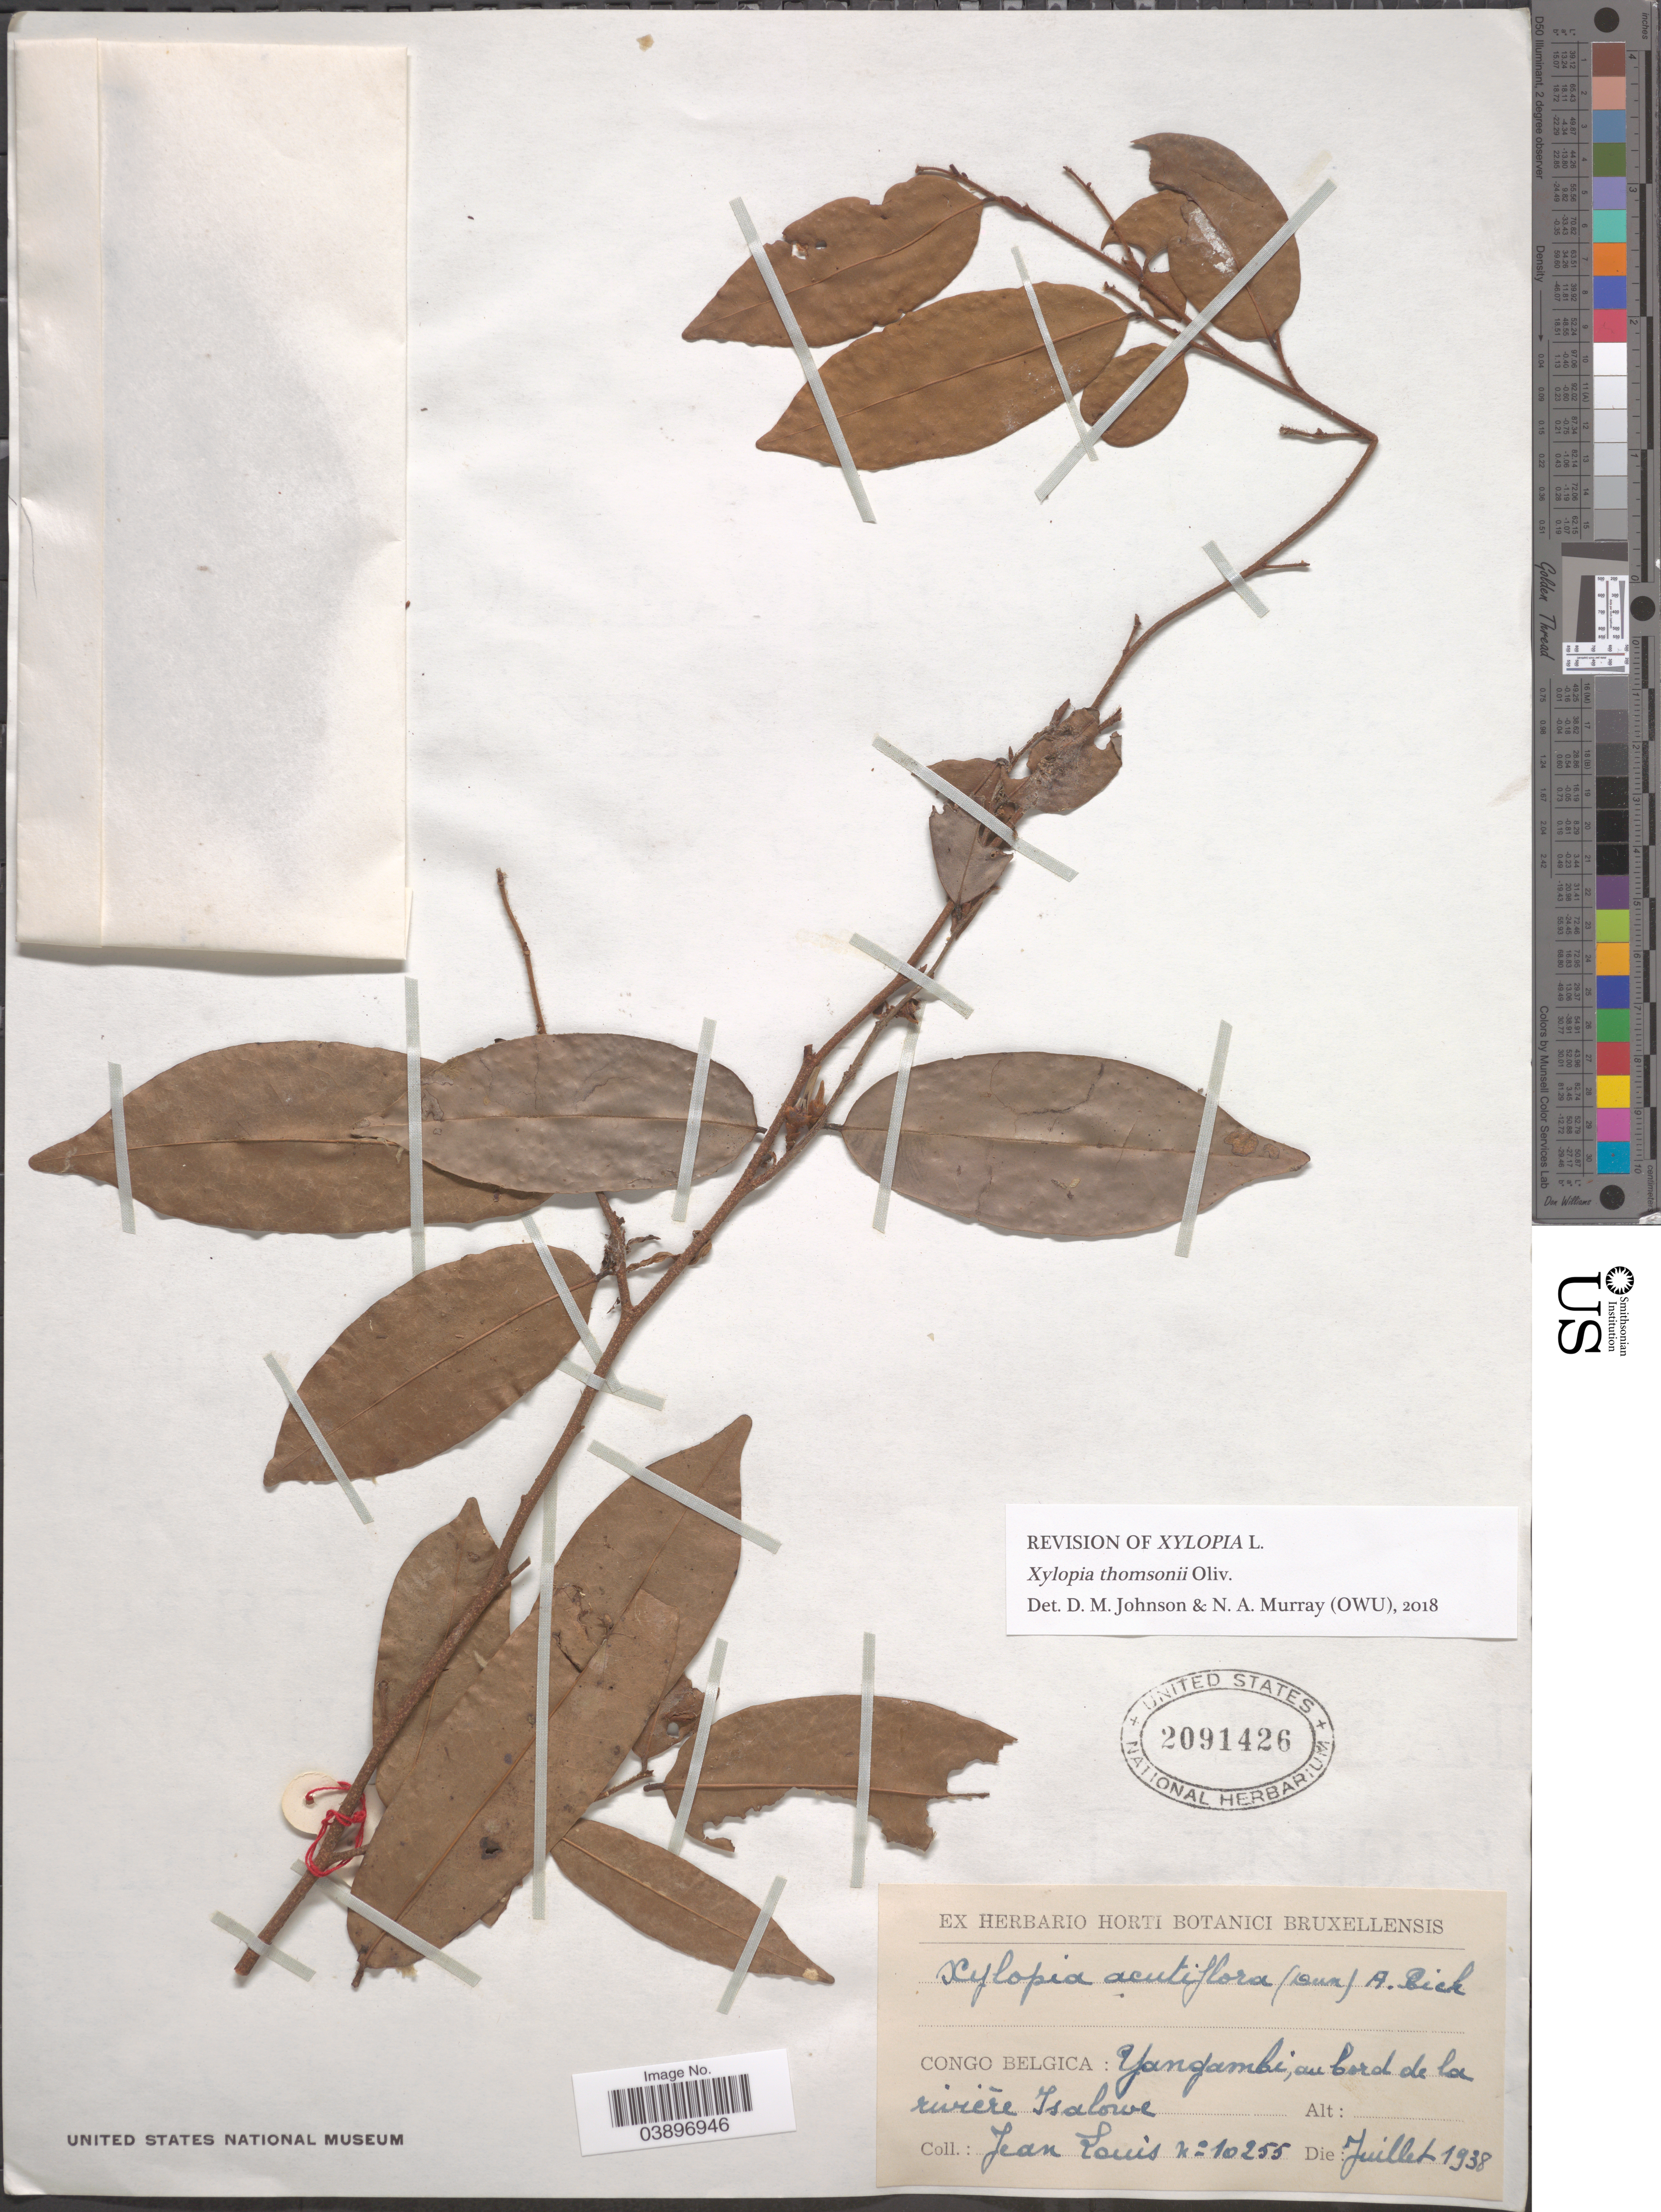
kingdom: Plantae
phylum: Tracheophyta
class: Magnoliopsida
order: Magnoliales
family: Annonaceae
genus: Xylopia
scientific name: Xylopia thomsonii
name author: Oliv.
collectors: J. Louis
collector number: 10255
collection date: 1938-07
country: Congo, Democratic Republic of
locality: Congo Belgica: Yangambi, au bord de la riviére Isalowe.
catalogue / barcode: US 2091426